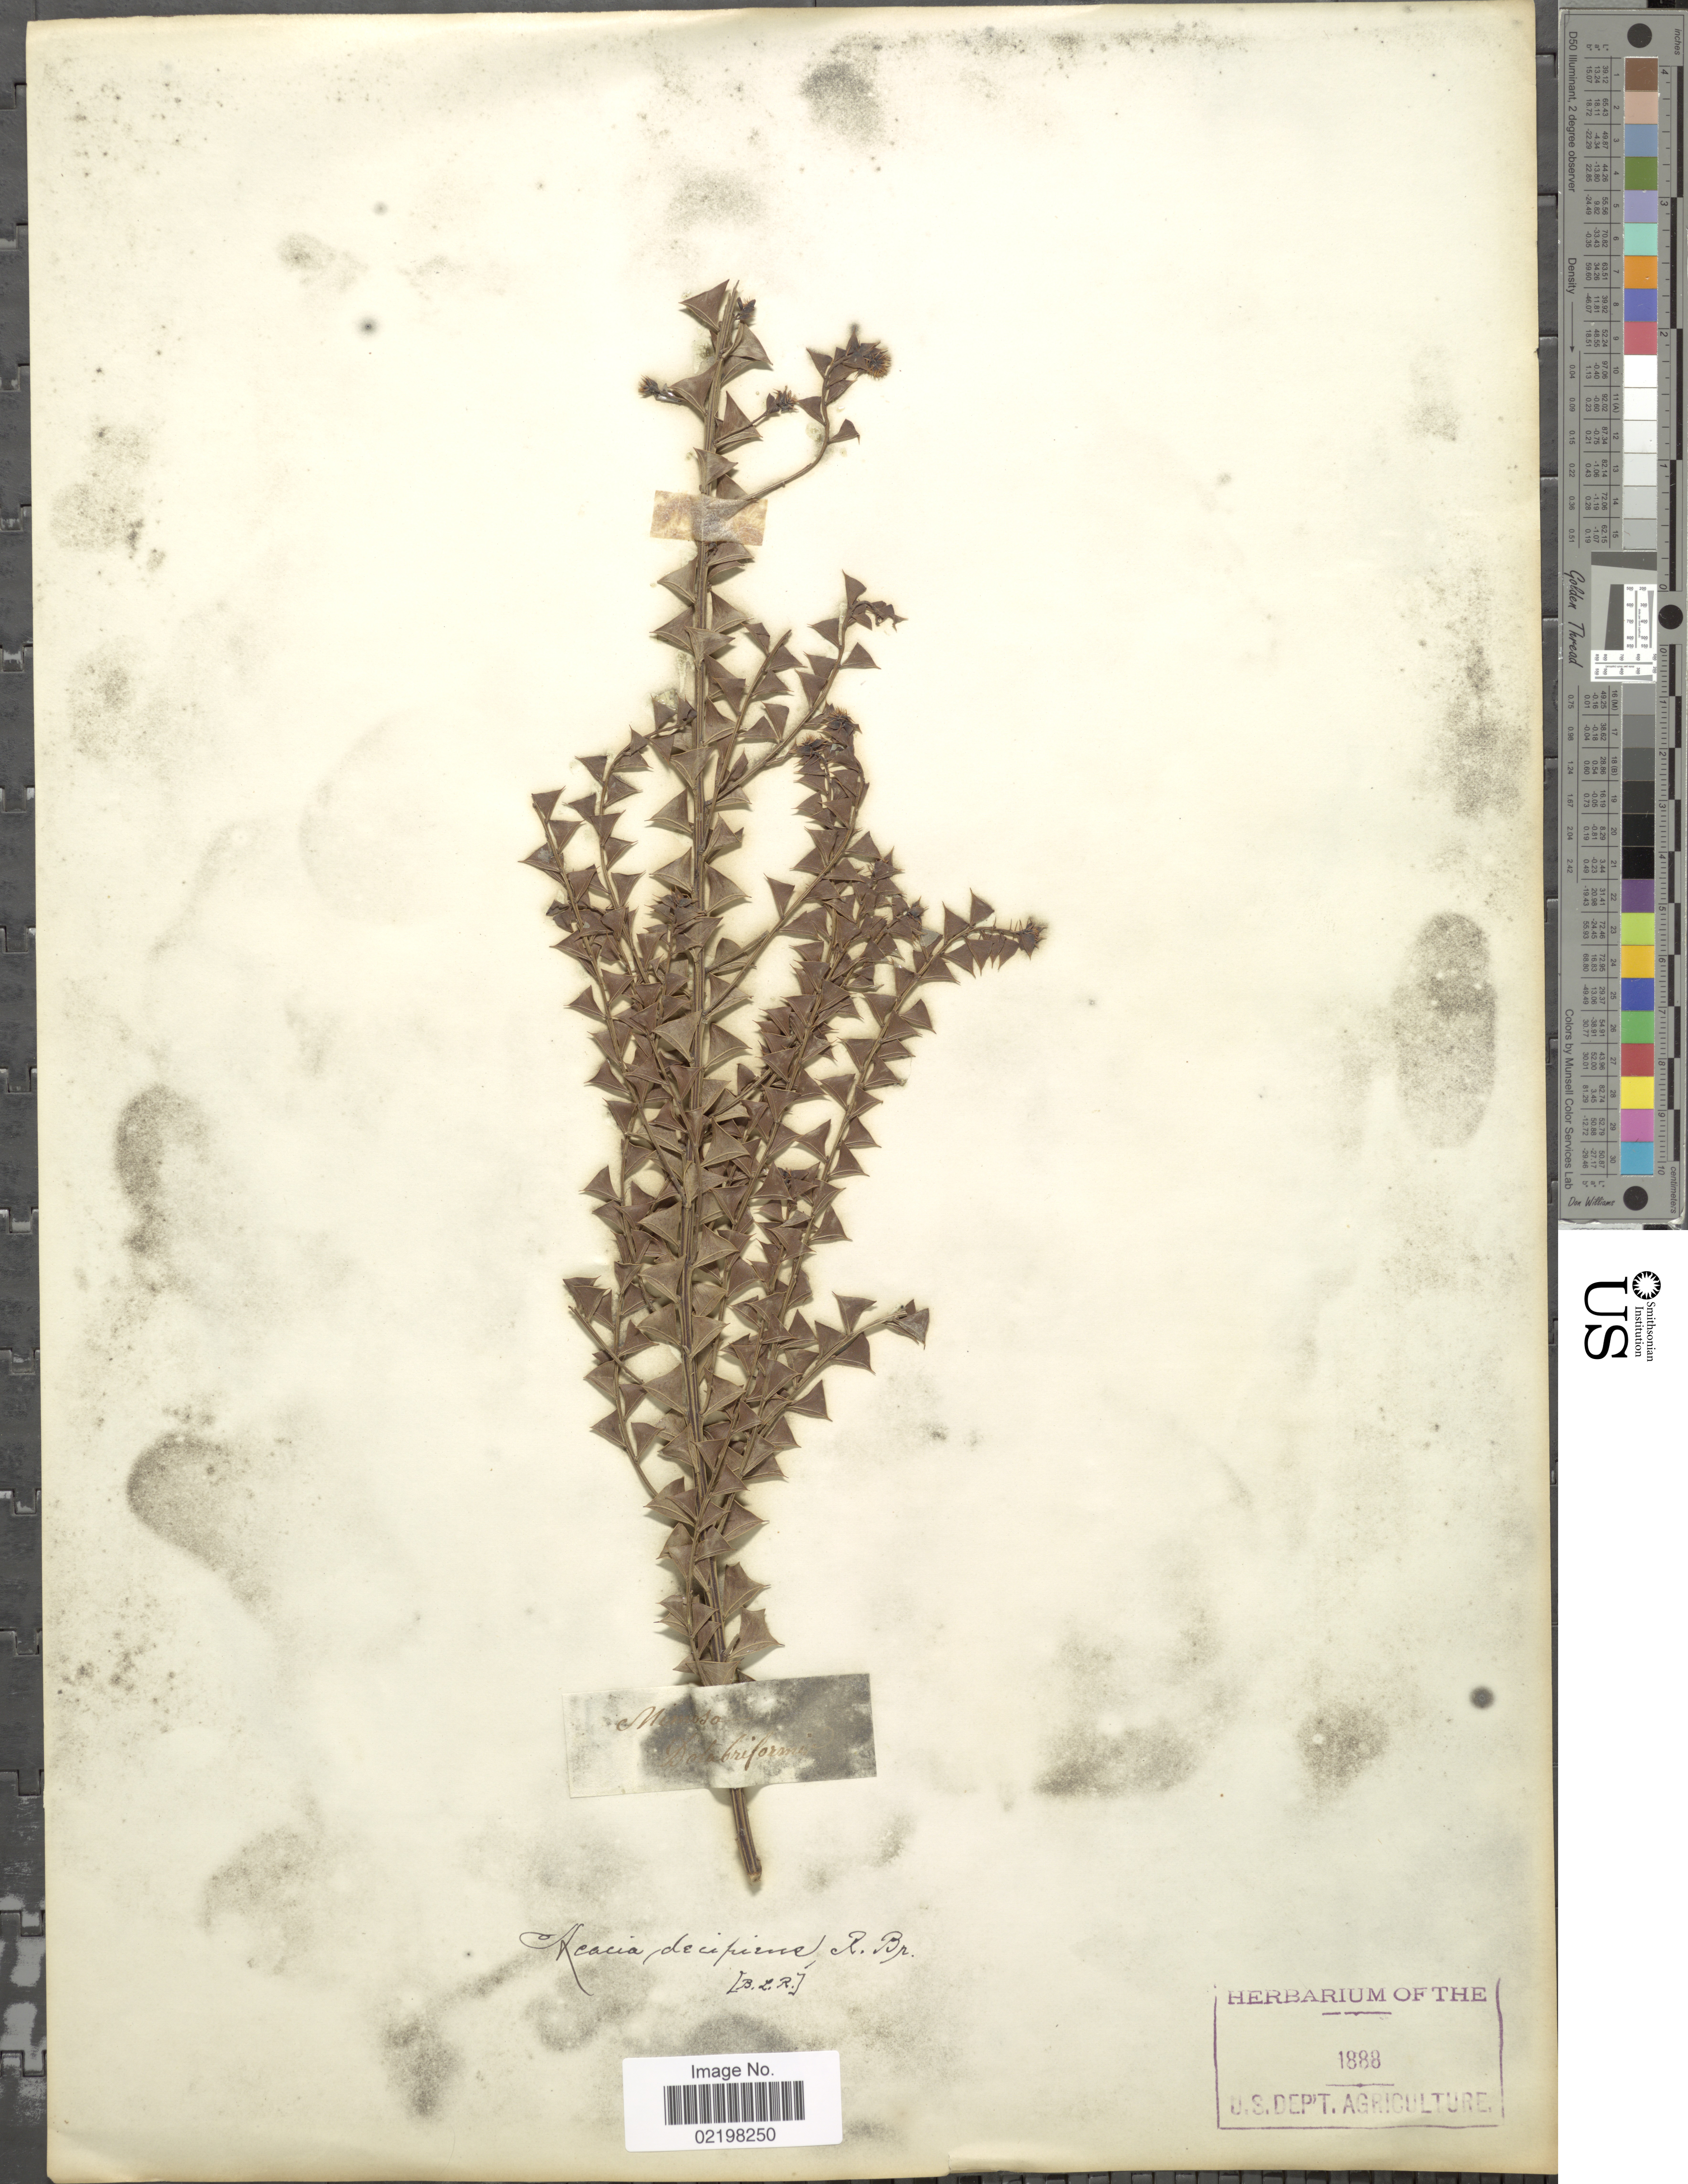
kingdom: Plantae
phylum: Tracheophyta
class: Magnoliopsida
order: Fabales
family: Fabaceae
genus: Acacia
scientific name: Acacia decipiens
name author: R. Br.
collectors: ex herb. U. S. Department of Agriculture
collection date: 1888